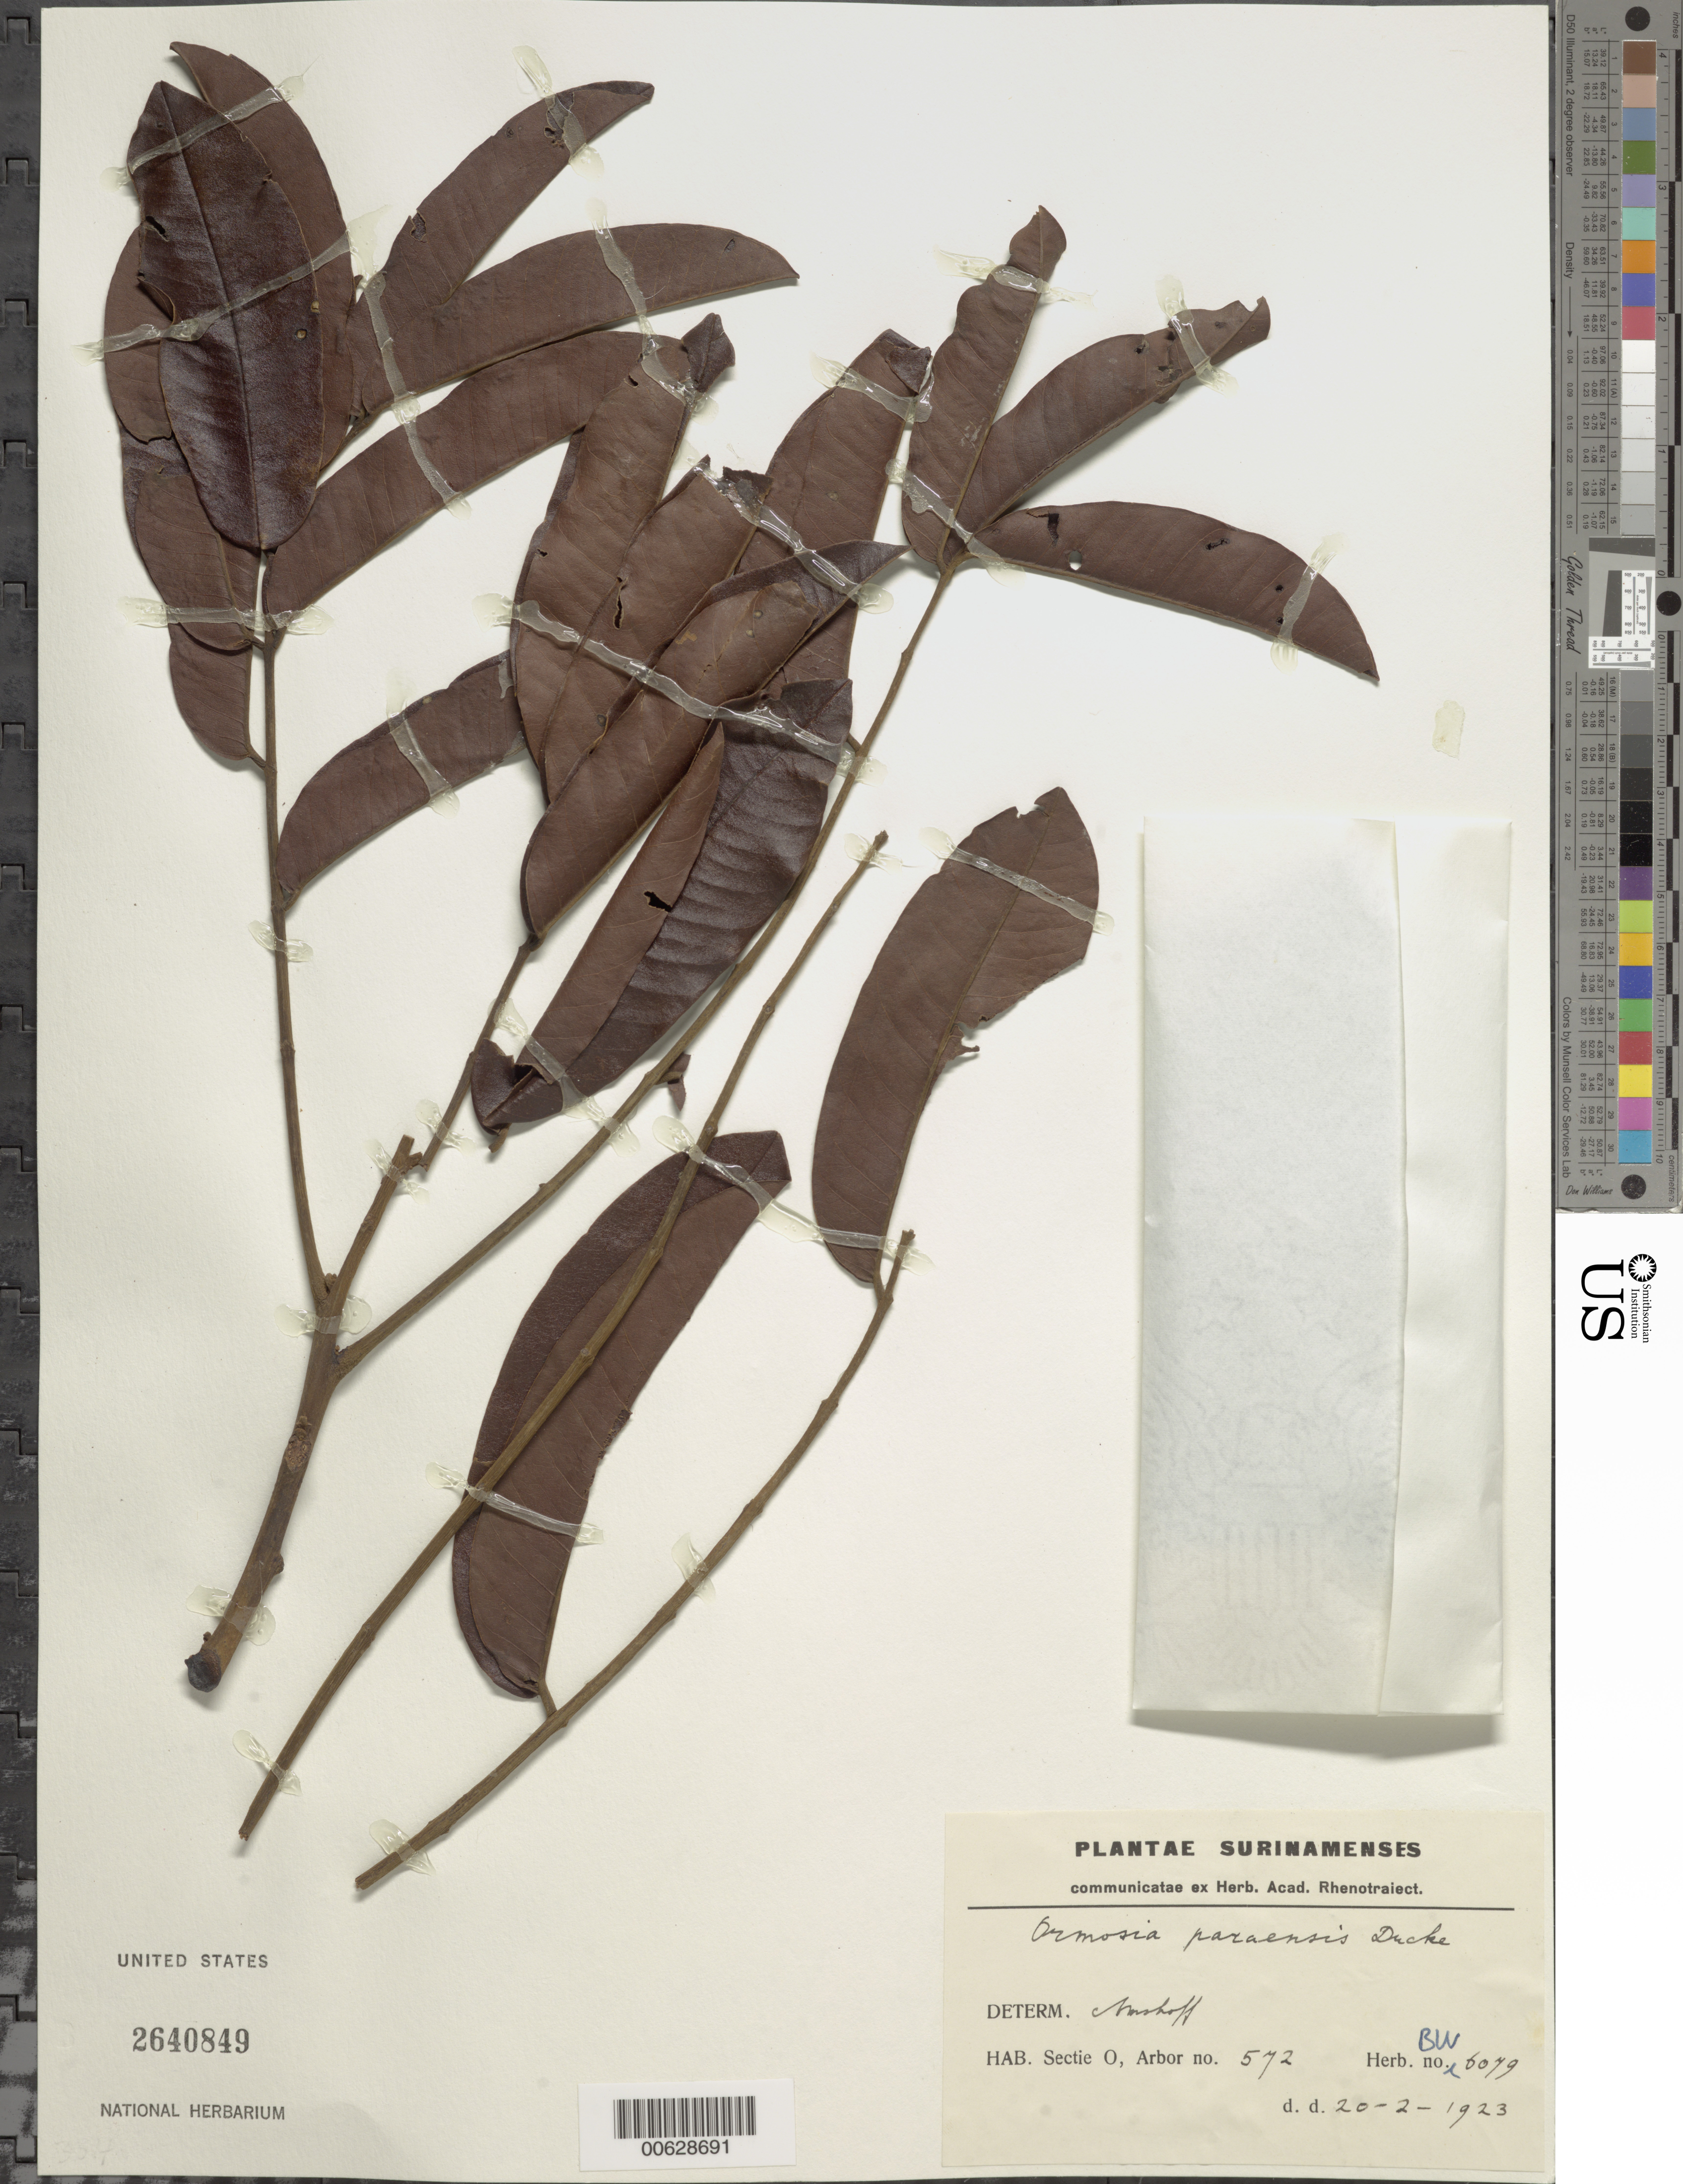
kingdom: Plantae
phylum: Tracheophyta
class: Magnoliopsida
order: Fabales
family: Fabaceae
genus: Ormosia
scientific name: Ormosia paraensis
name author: Ducke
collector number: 6079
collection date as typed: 20-Feb-23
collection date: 1923-02-20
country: Suriname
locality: Sectie O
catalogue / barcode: US 2640849